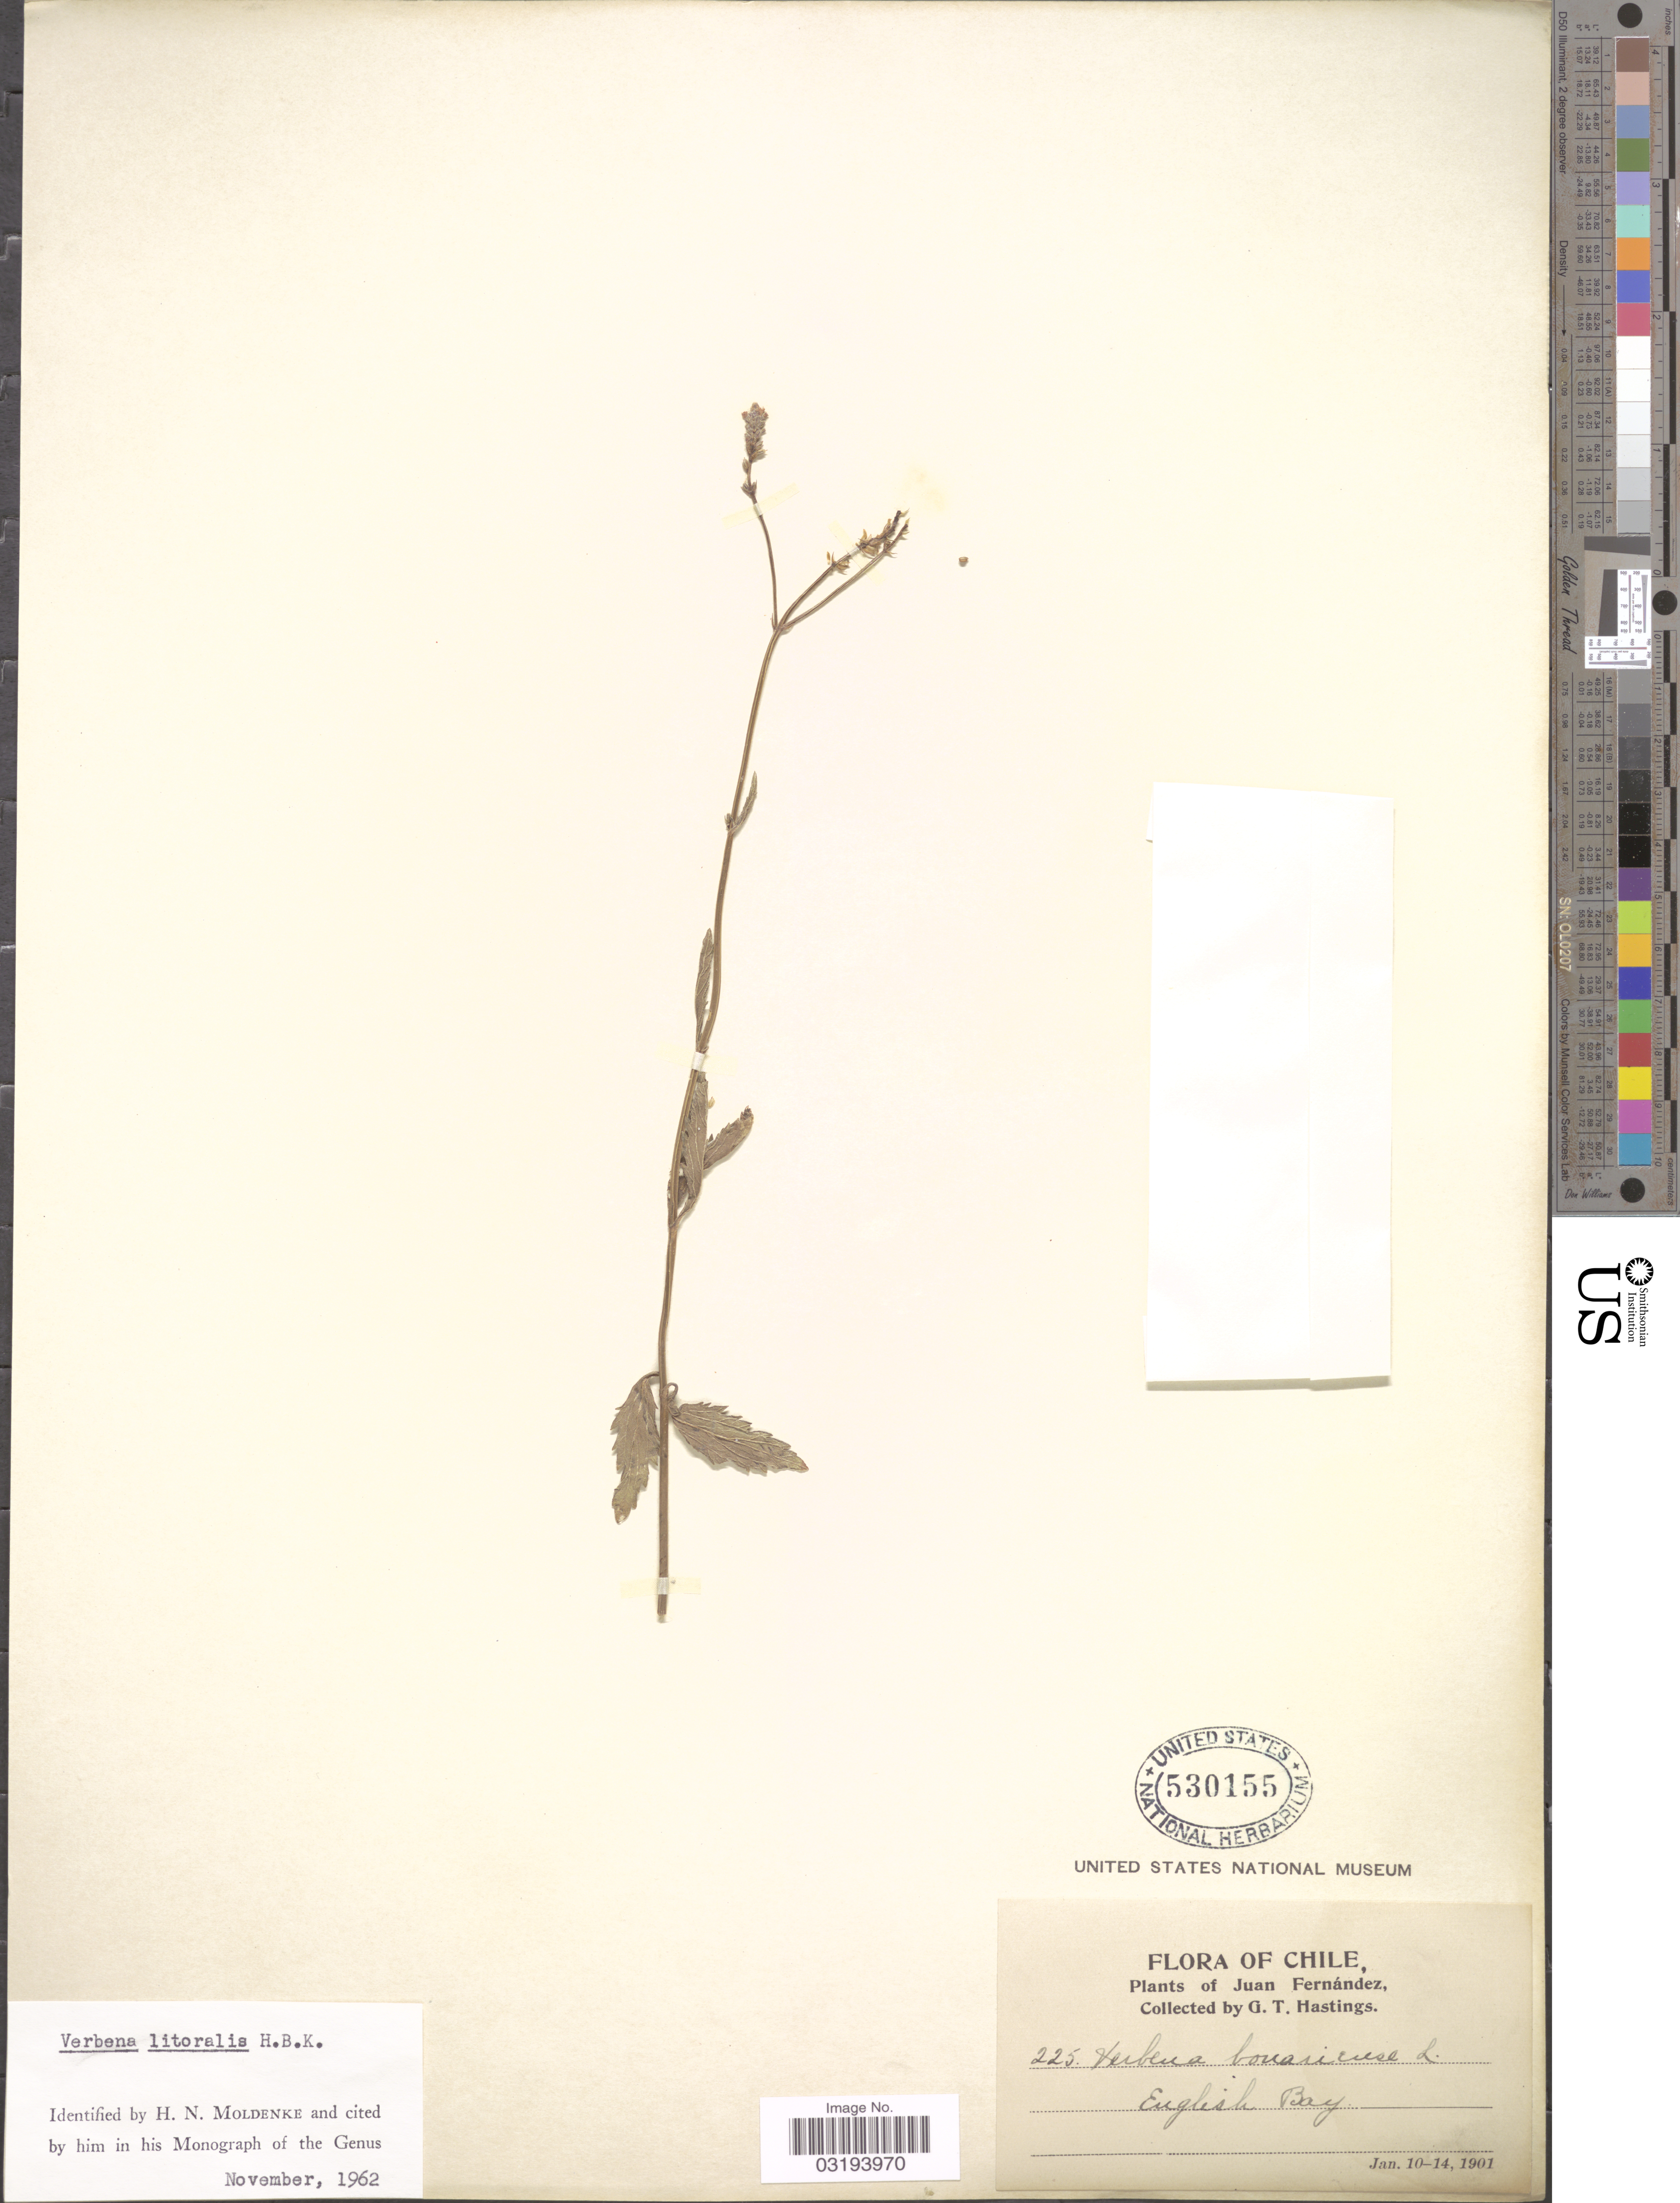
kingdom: Plantae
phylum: Tracheophyta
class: Magnoliopsida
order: Lamiales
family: Verbenaceae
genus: Verbena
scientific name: Verbena litoralis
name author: Kunth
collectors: G. Hastings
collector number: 225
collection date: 1901-01-10/1901-01-14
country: Chile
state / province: Valparaíso (V)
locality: Juan Fernández. English Bay.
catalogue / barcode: US 530155